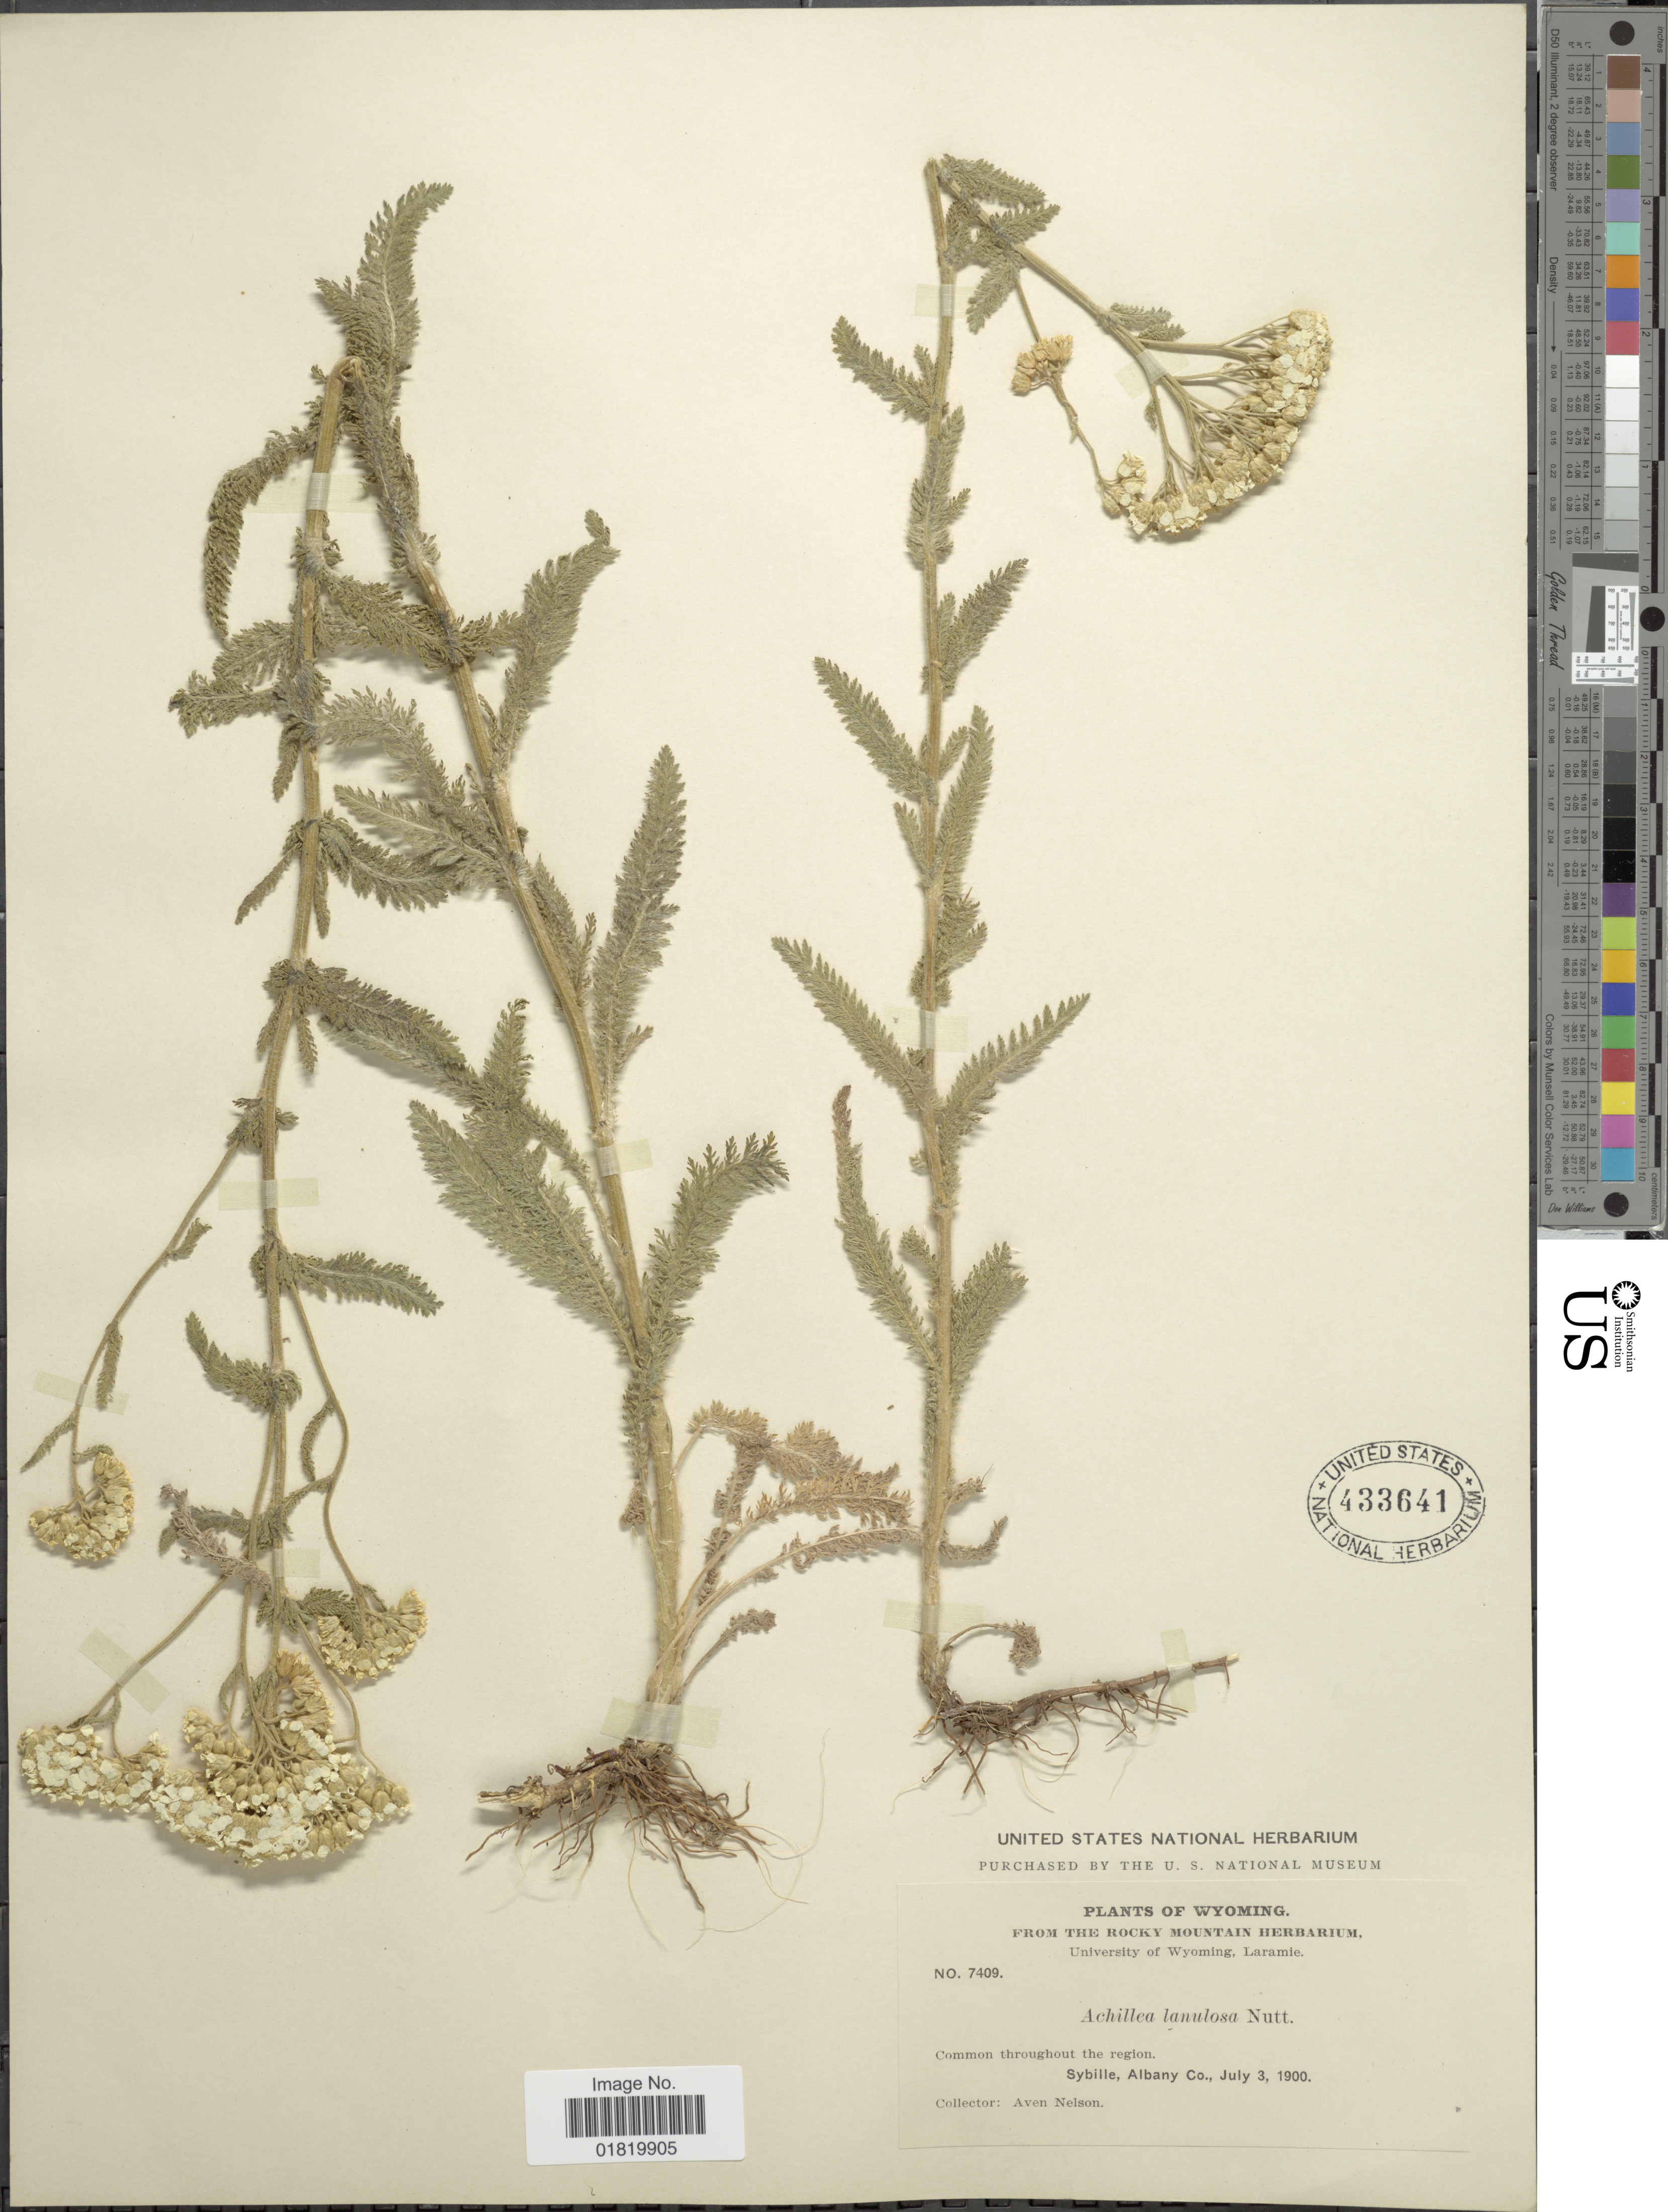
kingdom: Plantae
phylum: Tracheophyta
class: Magnoliopsida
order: Asterales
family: Asteraceae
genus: Achillea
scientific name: Achillea lanulosa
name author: Nutt.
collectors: A. Nelson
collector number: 7409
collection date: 1900-07-03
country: United States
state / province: Wyoming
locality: Sybille, Albany Co.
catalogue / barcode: US 433641